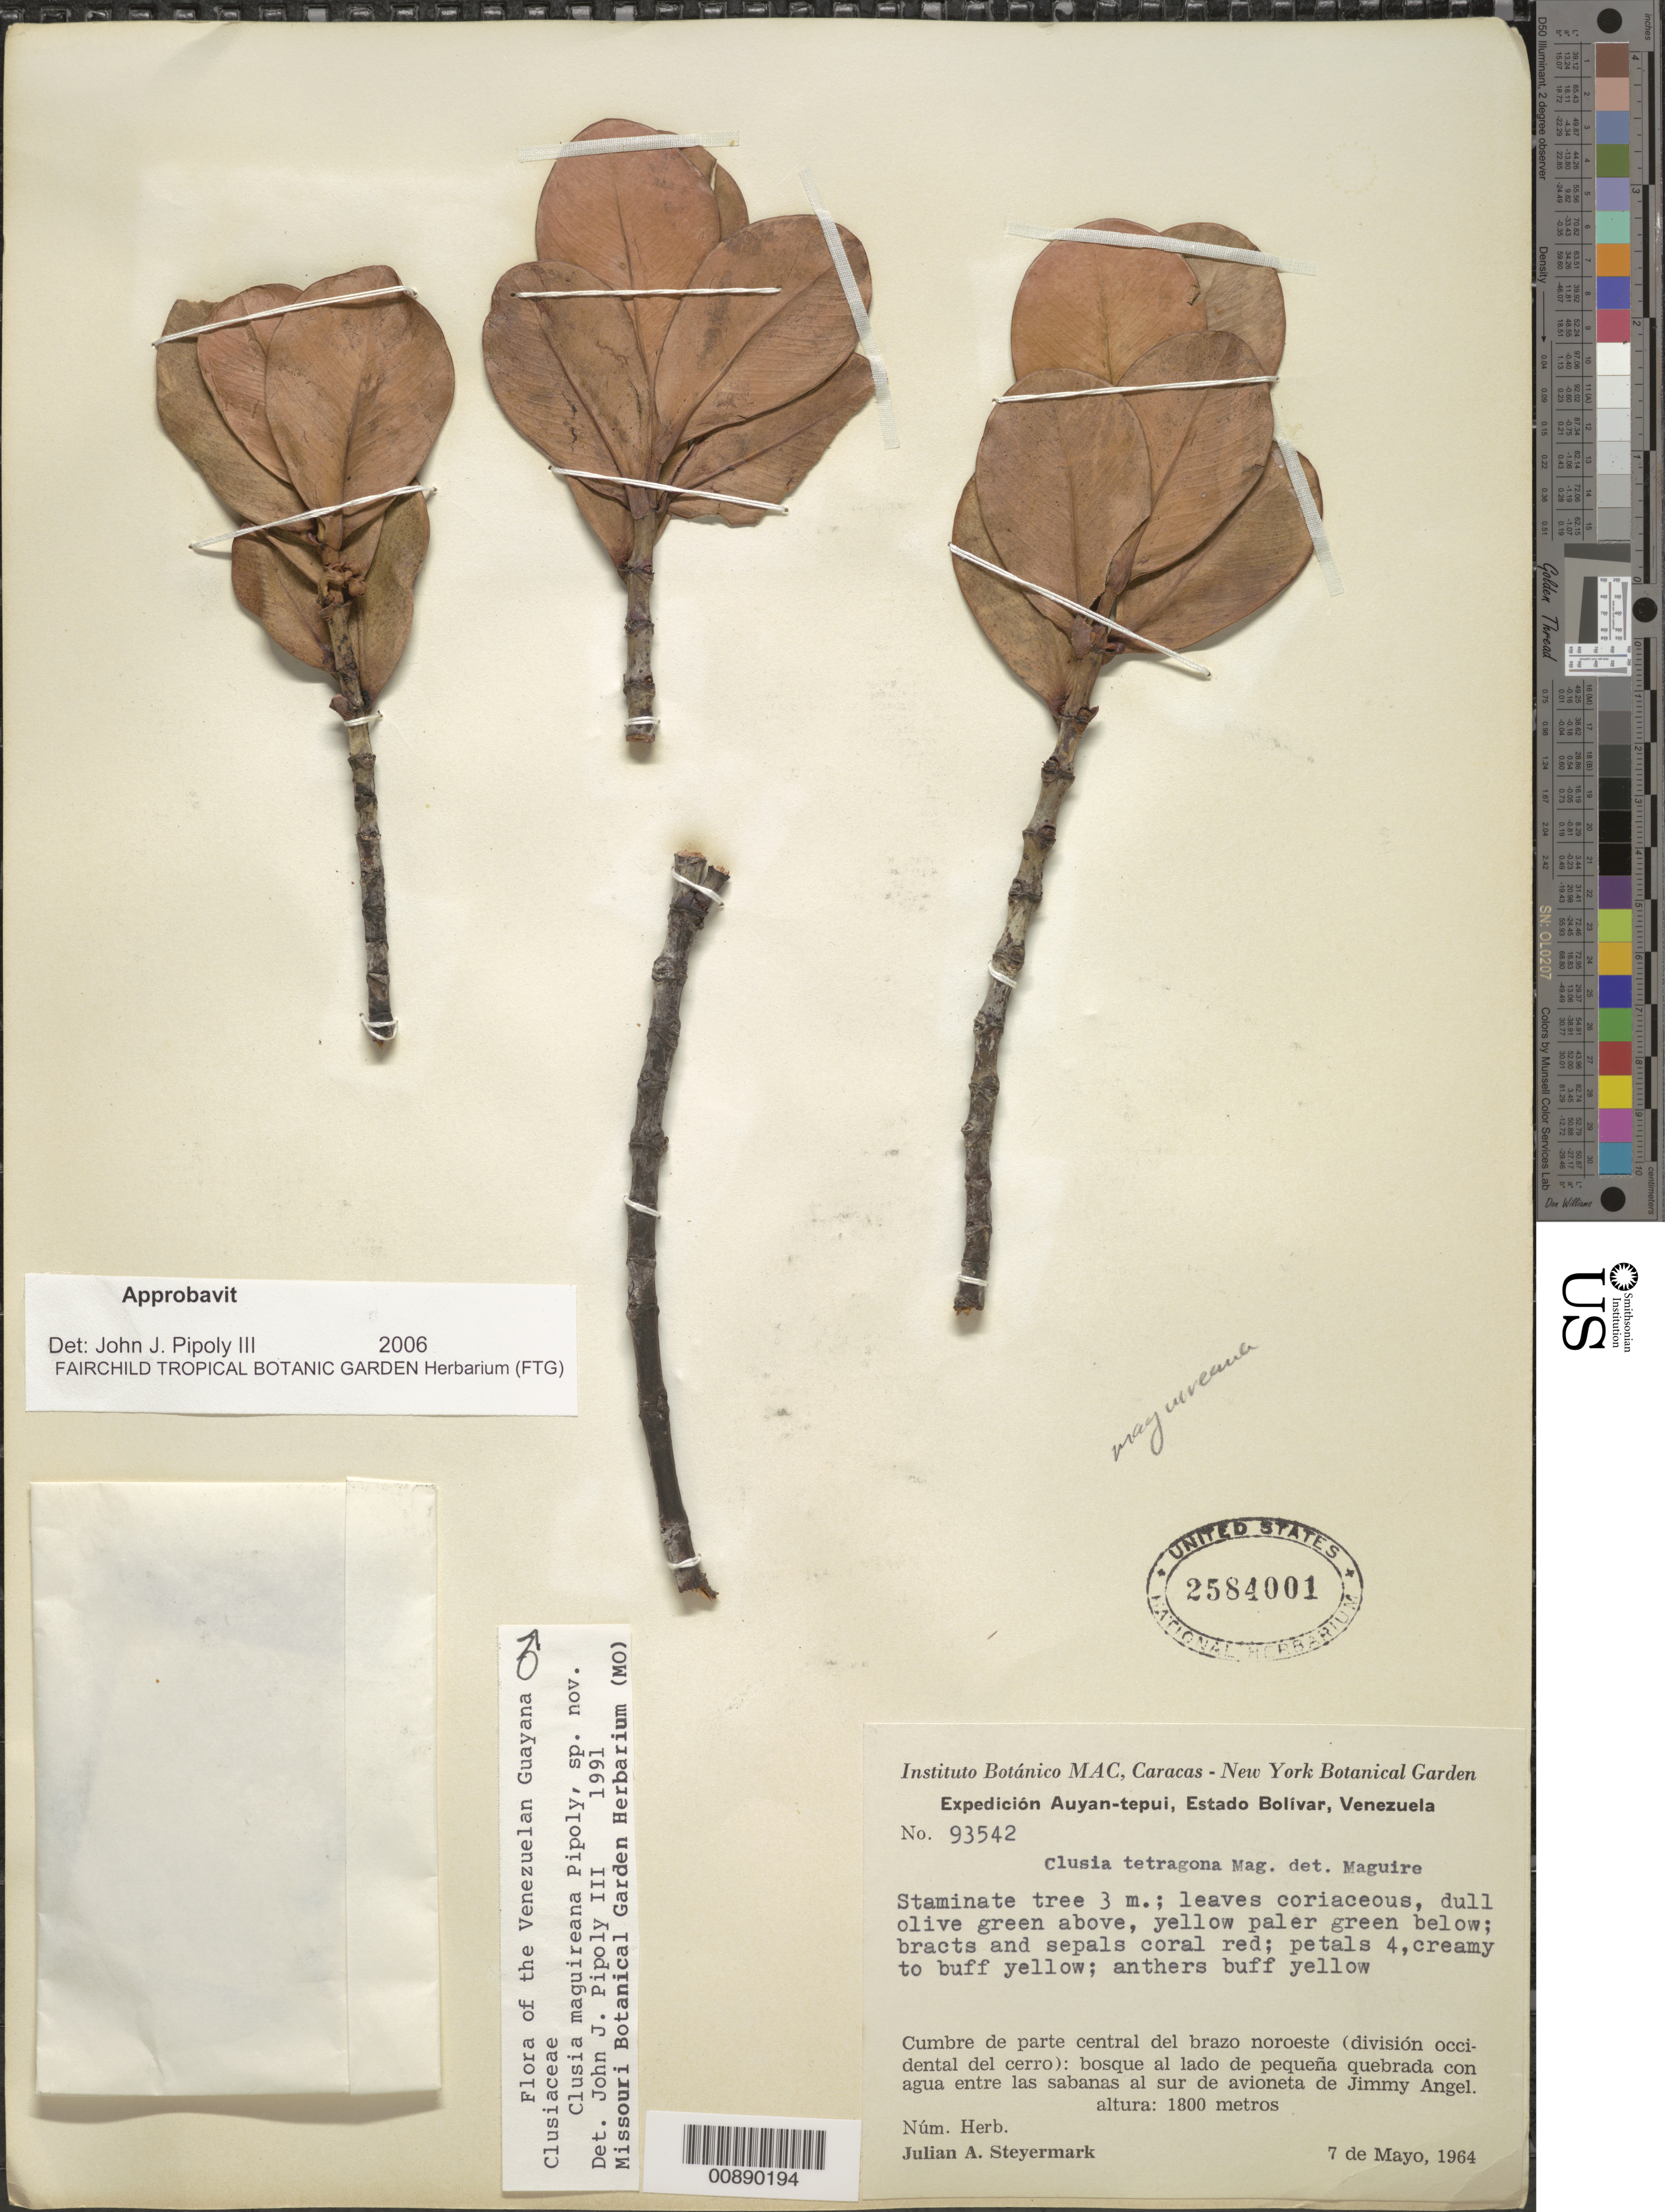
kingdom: Plantae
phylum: Tracheophyta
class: Magnoliopsida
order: Malpighiales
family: Clusiaceae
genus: Clusia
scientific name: Clusia maguireana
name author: Pipoly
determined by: Pipoly, J. J., III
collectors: J. Steyermark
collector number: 93542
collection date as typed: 7-May-64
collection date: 1964-05-07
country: Venezuela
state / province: Bolívar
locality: Auyan-tepuí, cumbre de la parte central del brazo noroeste (div. occidental del cerro), al sur de avioneta de Jimmy Angel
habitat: Bosque al lado de pequena quebrada con agua entre la sabana al sur de avioneta de Jimmy Angel; Bonnetia rorainae - B. Steyermarkii forest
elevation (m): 1800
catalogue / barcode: US 2584001